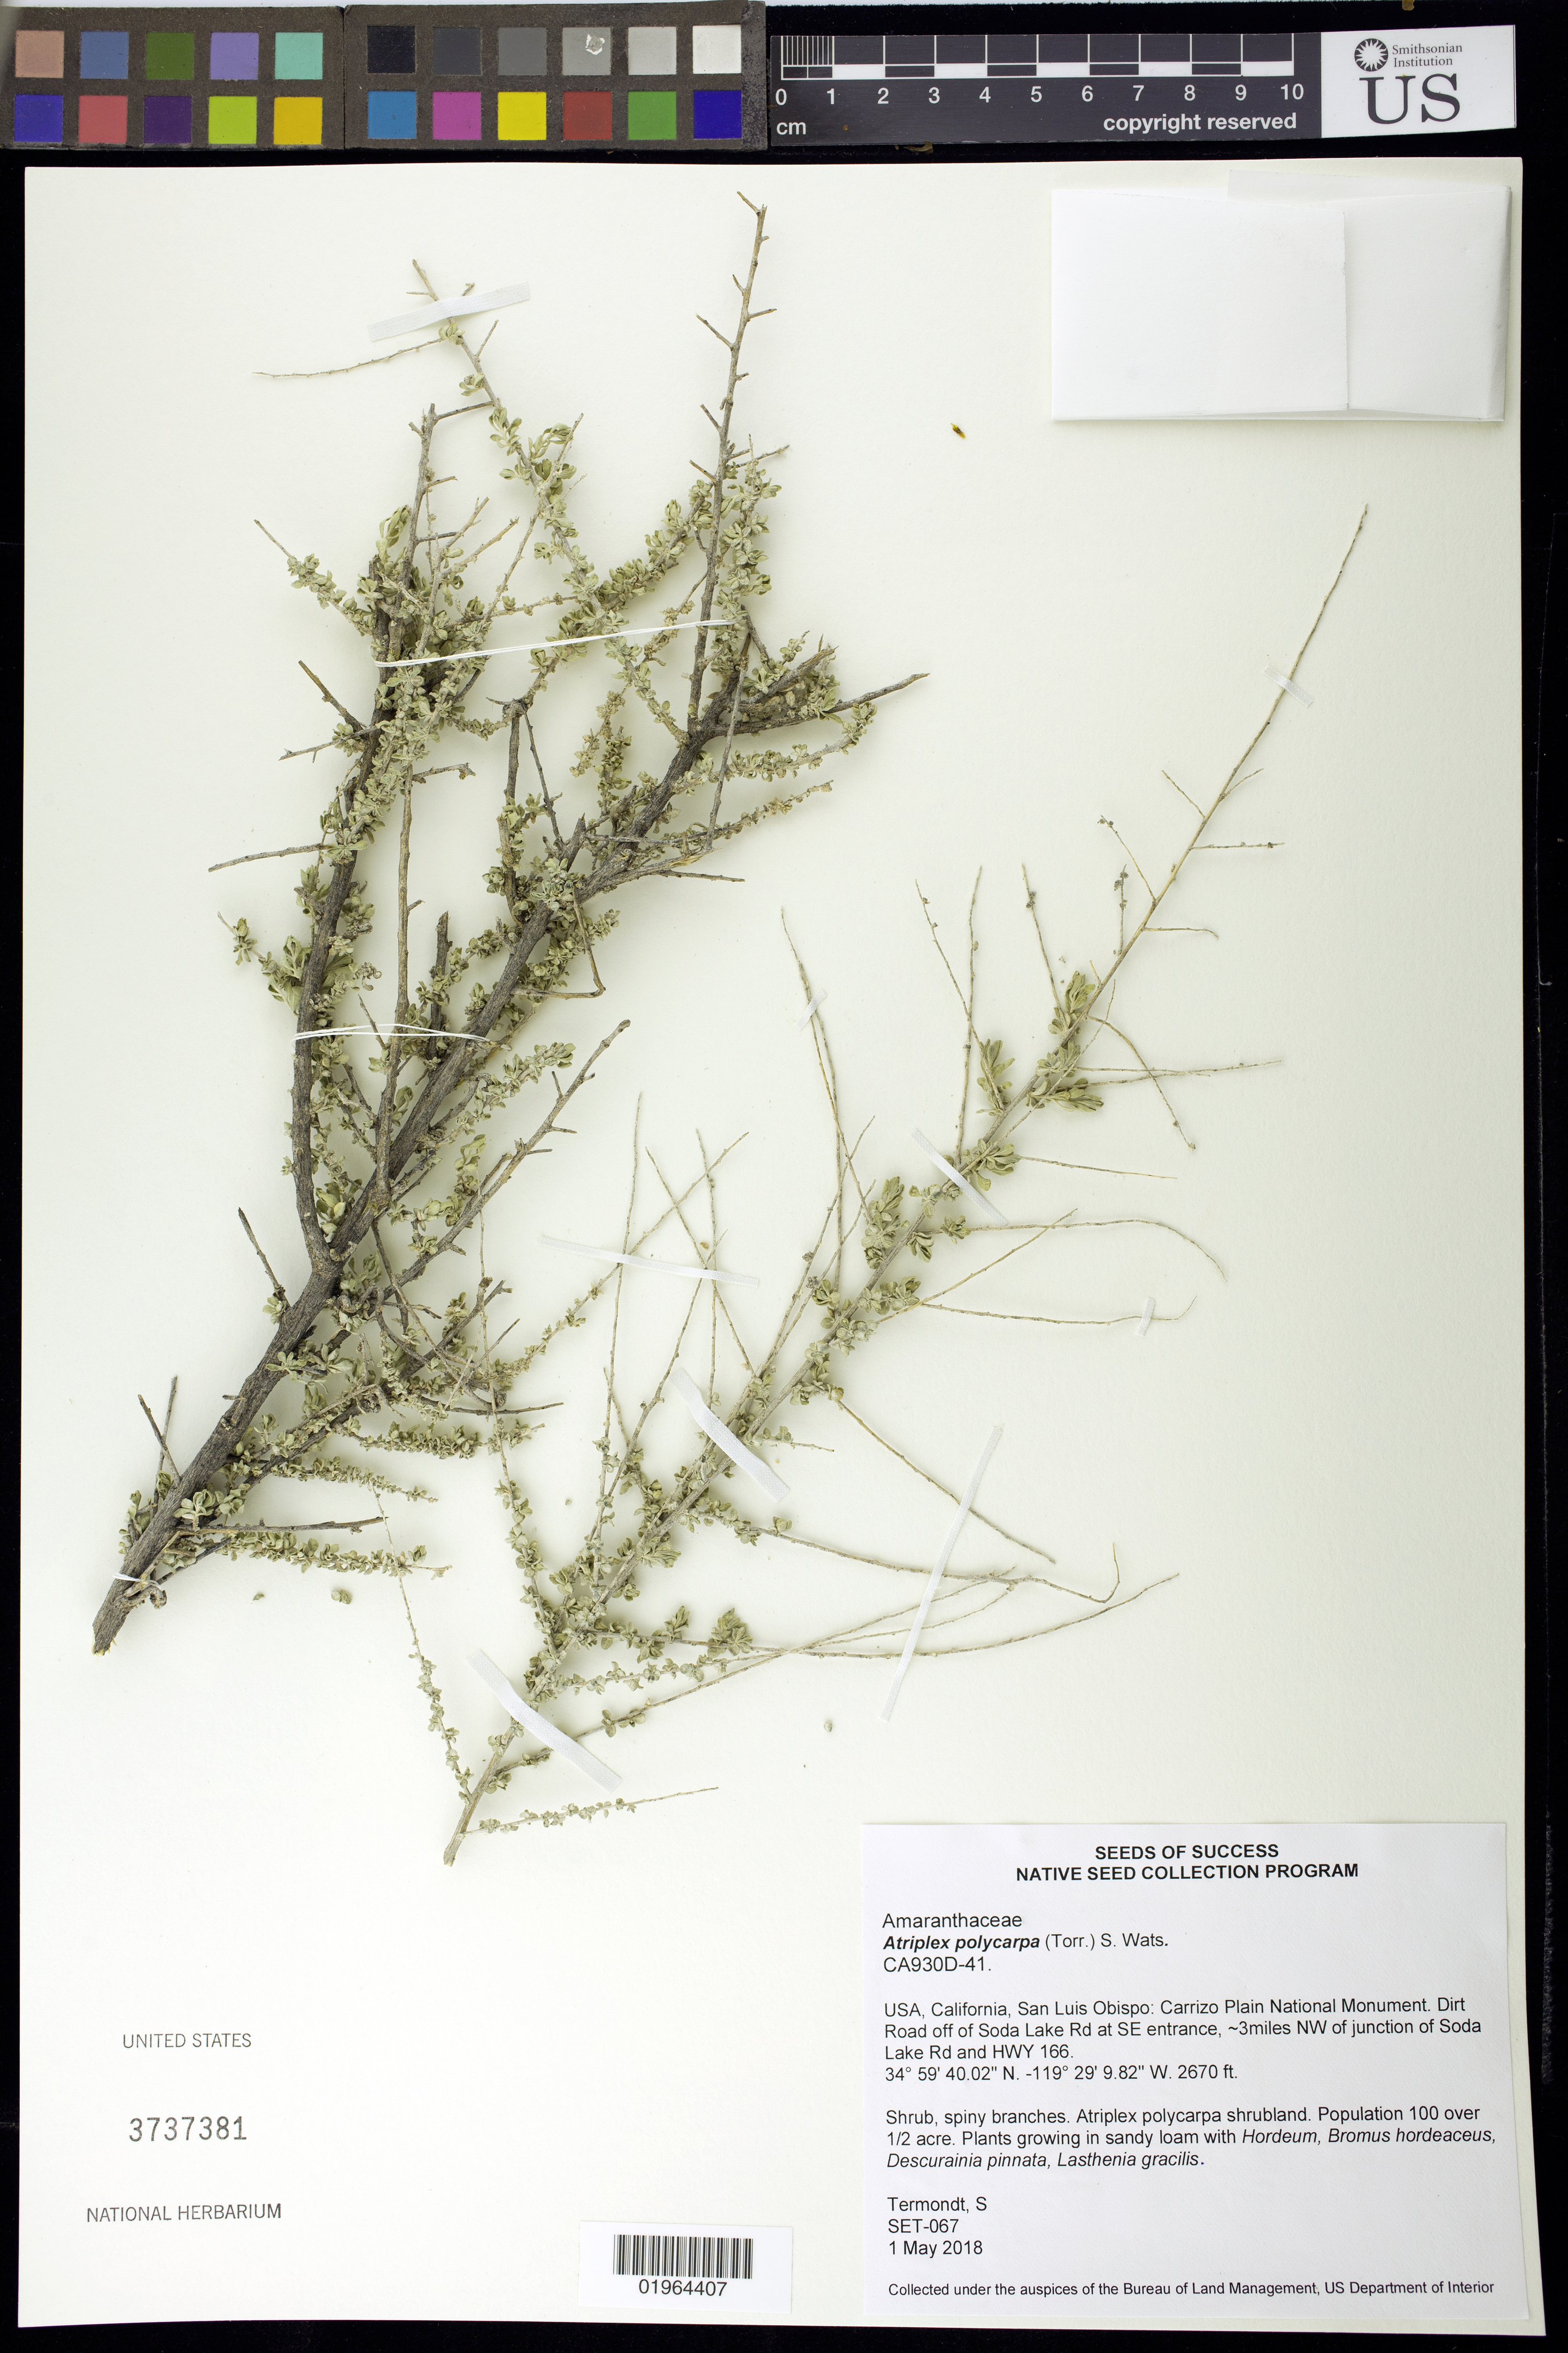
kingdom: Plantae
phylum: Tracheophyta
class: Magnoliopsida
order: Caryophyllales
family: Amaranthaceae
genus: Atriplex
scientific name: Atriplex polycarpa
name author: (Torr.) S. Watson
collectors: S. Termondt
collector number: CA930D-41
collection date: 2018-05-01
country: United States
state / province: California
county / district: San Luis Obispo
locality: Carrizo Plain National Monument. Off of Soda Lake Rd at SE entrance, 3 mi. NW of jct of Soda Lake Rd and Hwy 166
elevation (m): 814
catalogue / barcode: US 3737381